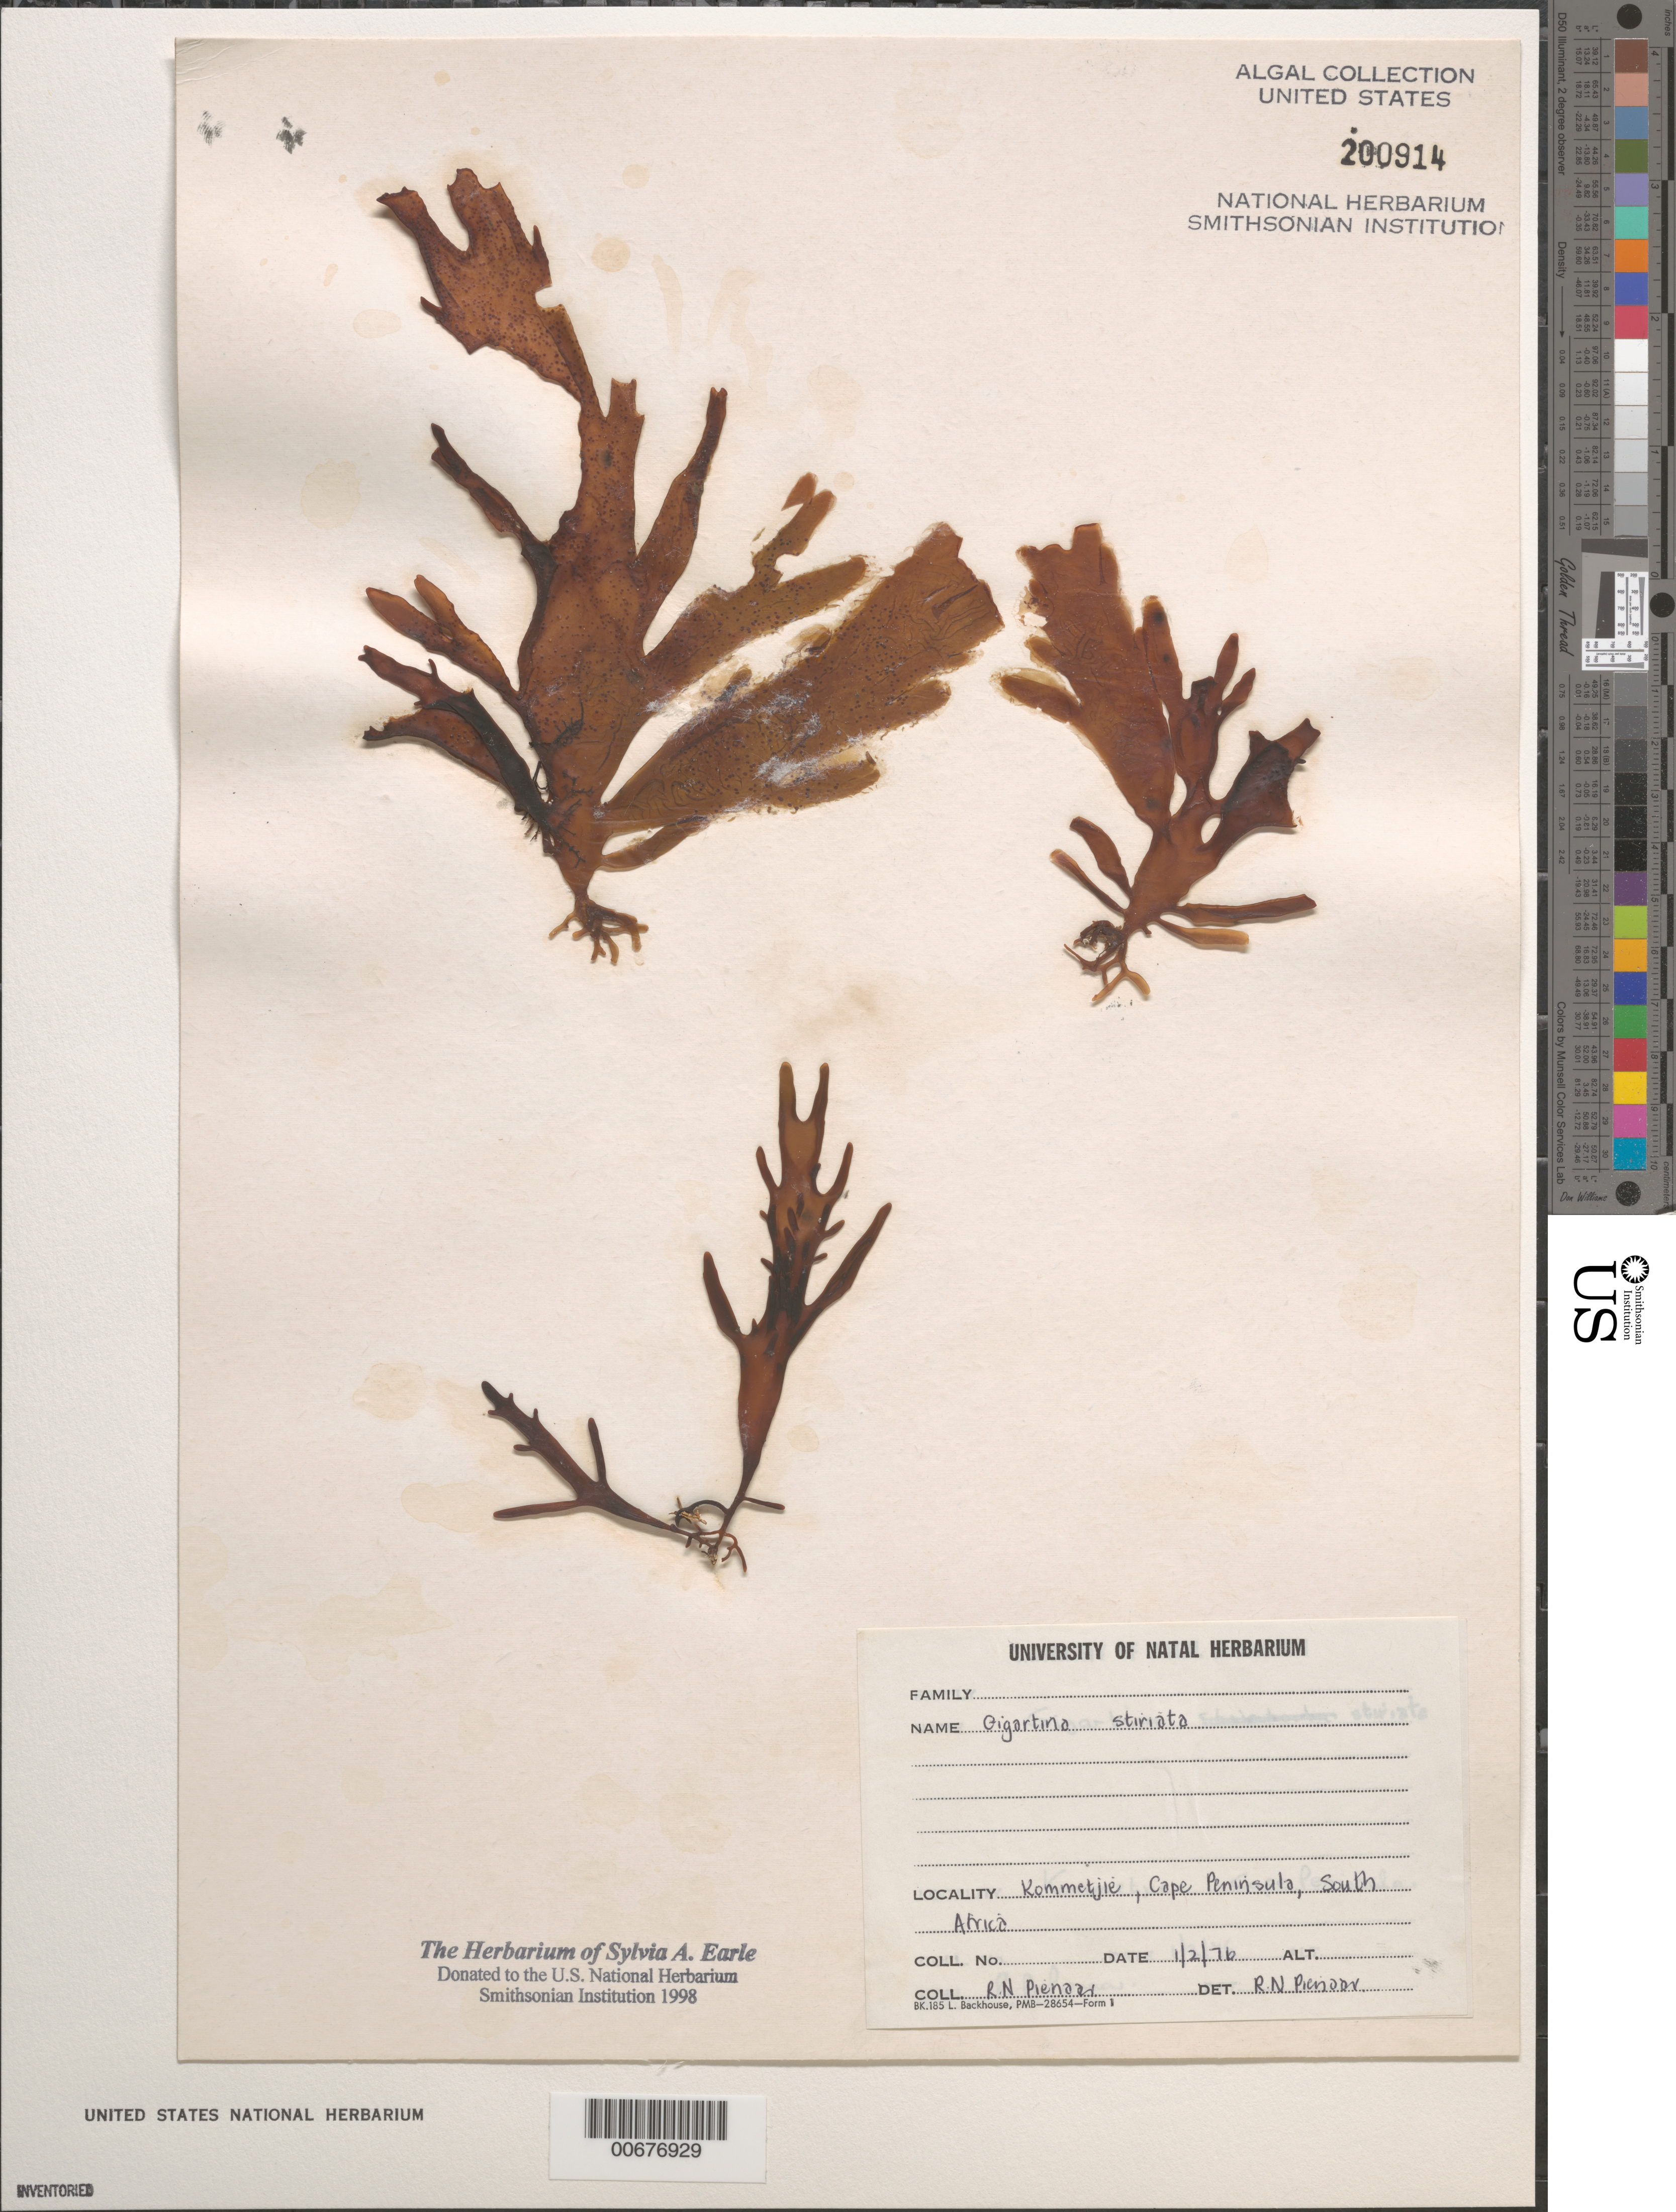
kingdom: Plantae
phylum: Rhodophyta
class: Florideophyceae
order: Gigartinales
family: Gigartinaceae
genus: Sarcothalia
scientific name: Sarcothalia stiriata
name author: (D. Turner) Leister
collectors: R. Pienaar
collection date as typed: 01 Feb 1976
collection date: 1976-02-01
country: South Africa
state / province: Western Cape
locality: Kommetjie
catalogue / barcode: US 200914